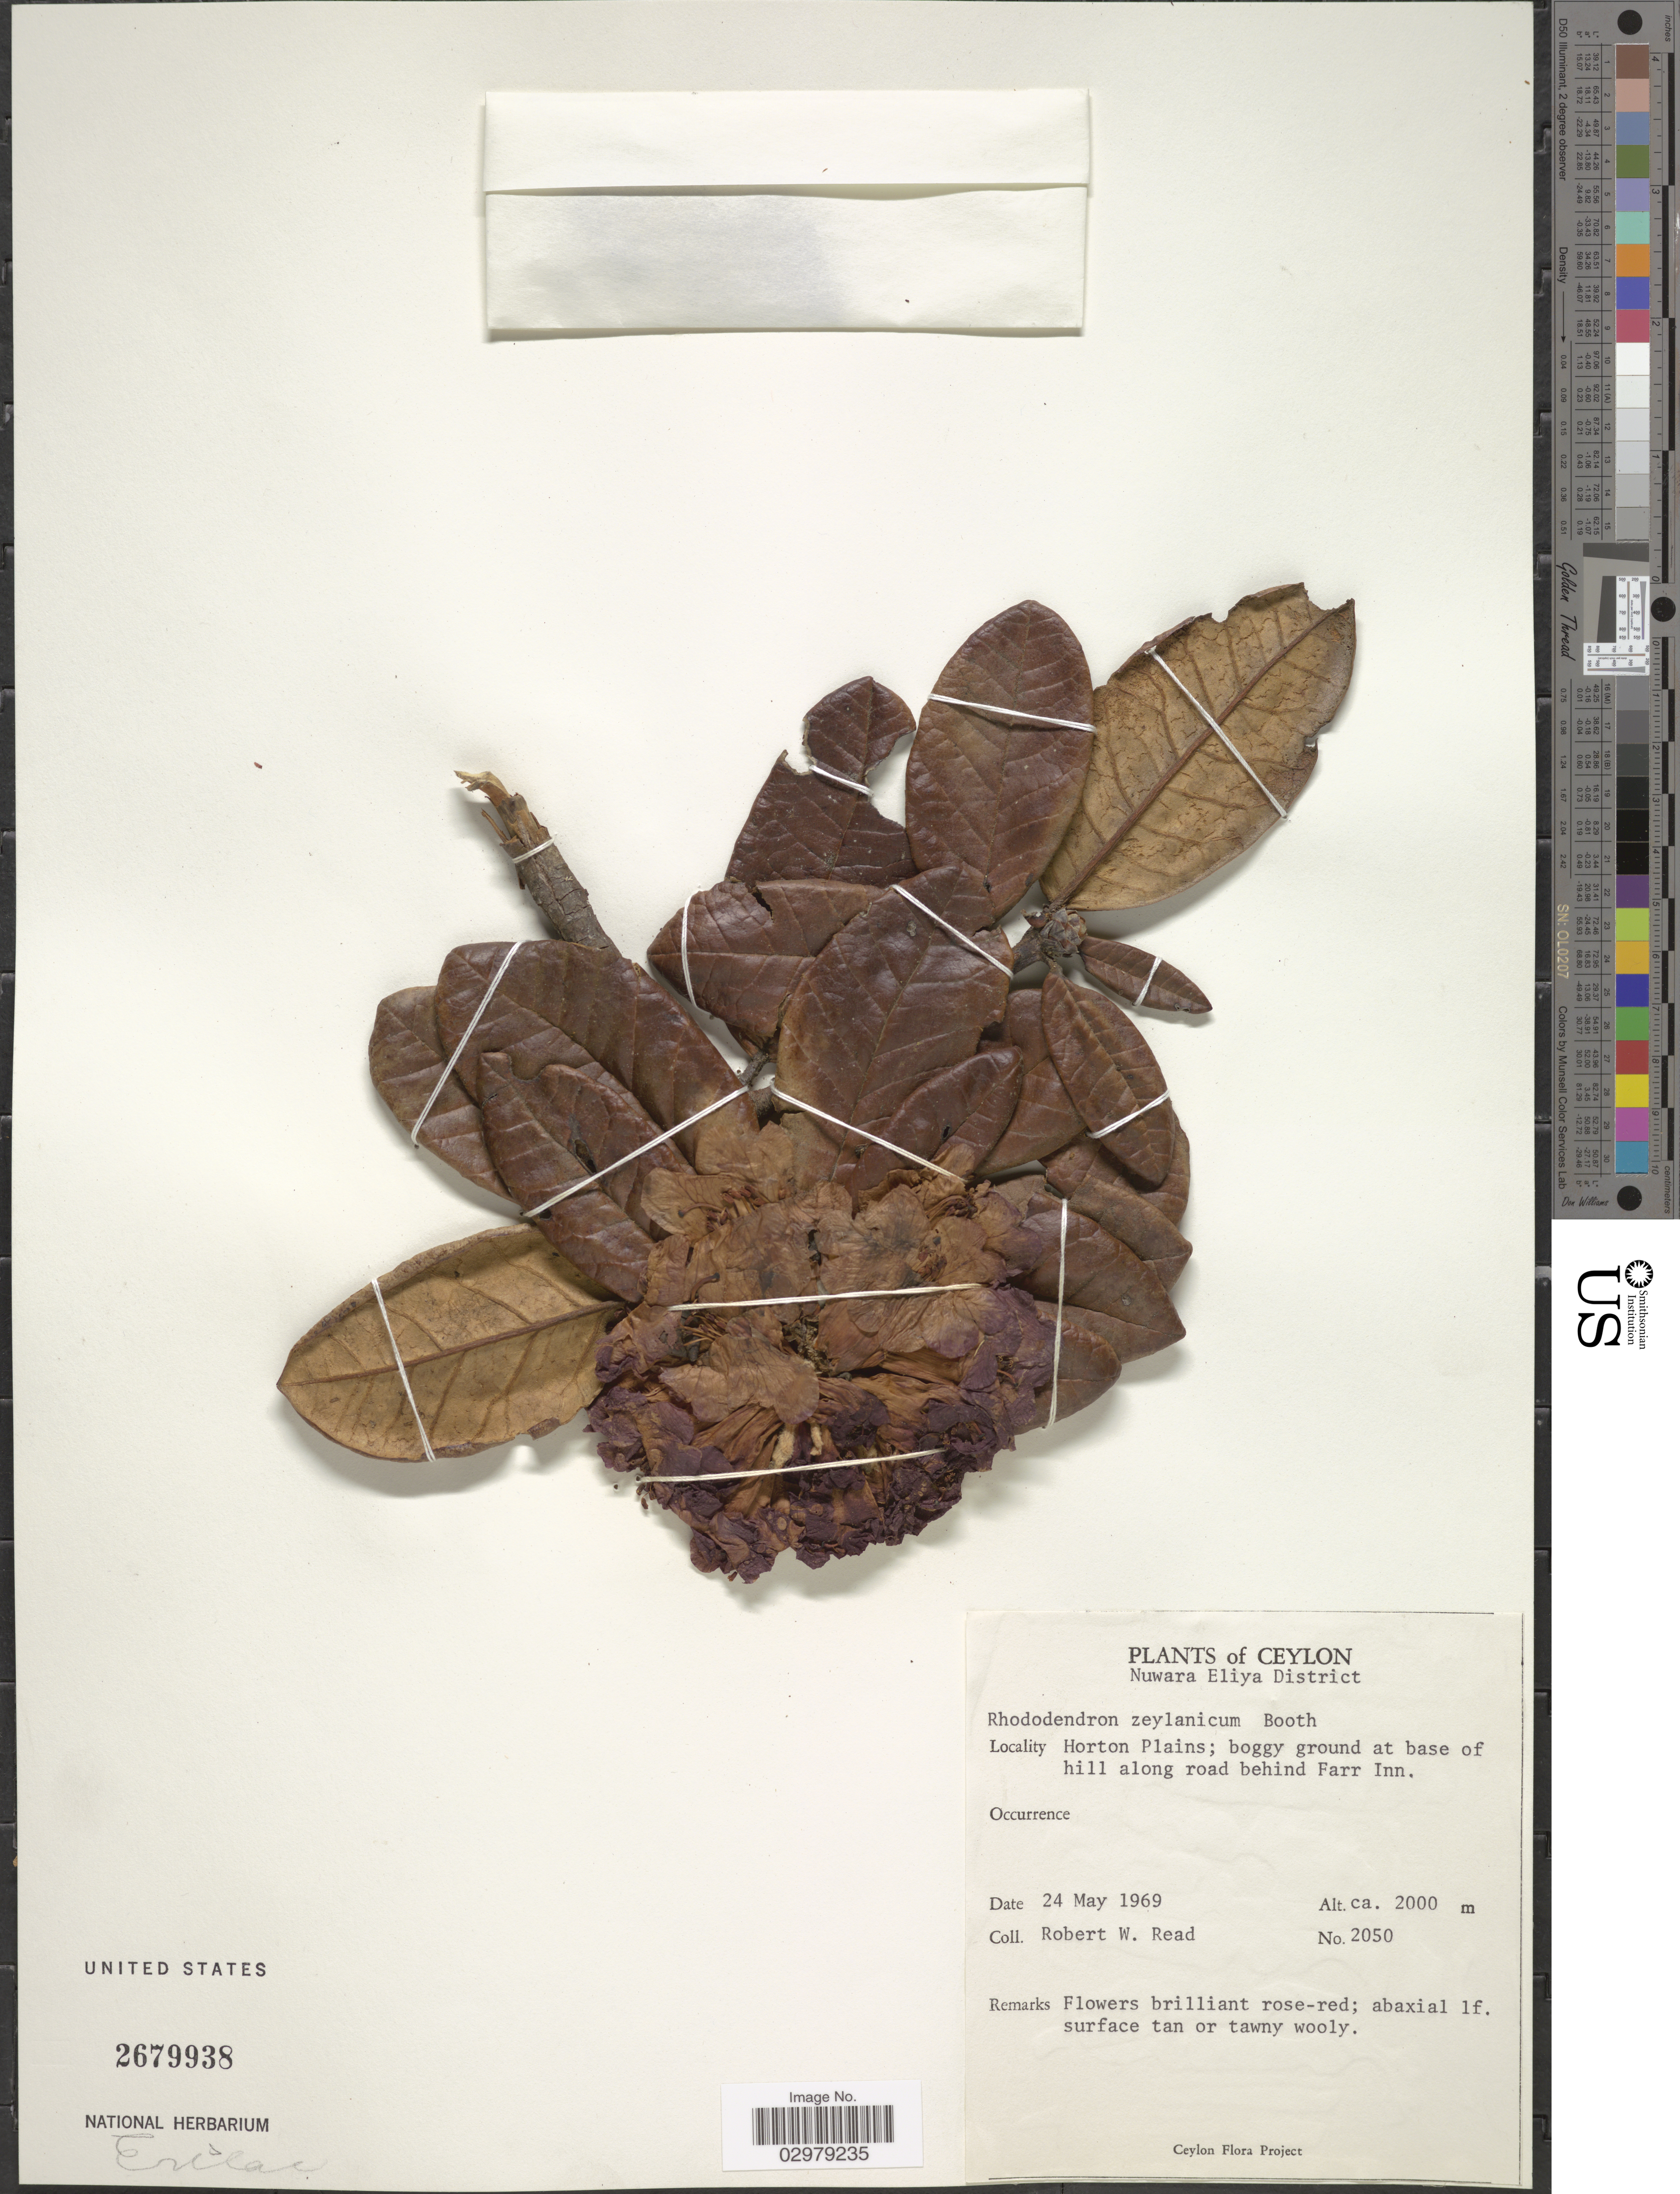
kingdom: Plantae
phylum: Tracheophyta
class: Magnoliopsida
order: Ericales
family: Ericaceae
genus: Rhododendron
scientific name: Rhododendron zeylanicum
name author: Booth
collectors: R. W. Read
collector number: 2050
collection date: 1969-05-24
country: Sri Lanka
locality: Ceylon, Nuwara Eliya District. Horton Plains; boggy ground at base of hill along road behind Farr Inn.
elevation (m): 2000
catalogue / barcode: US 2679938